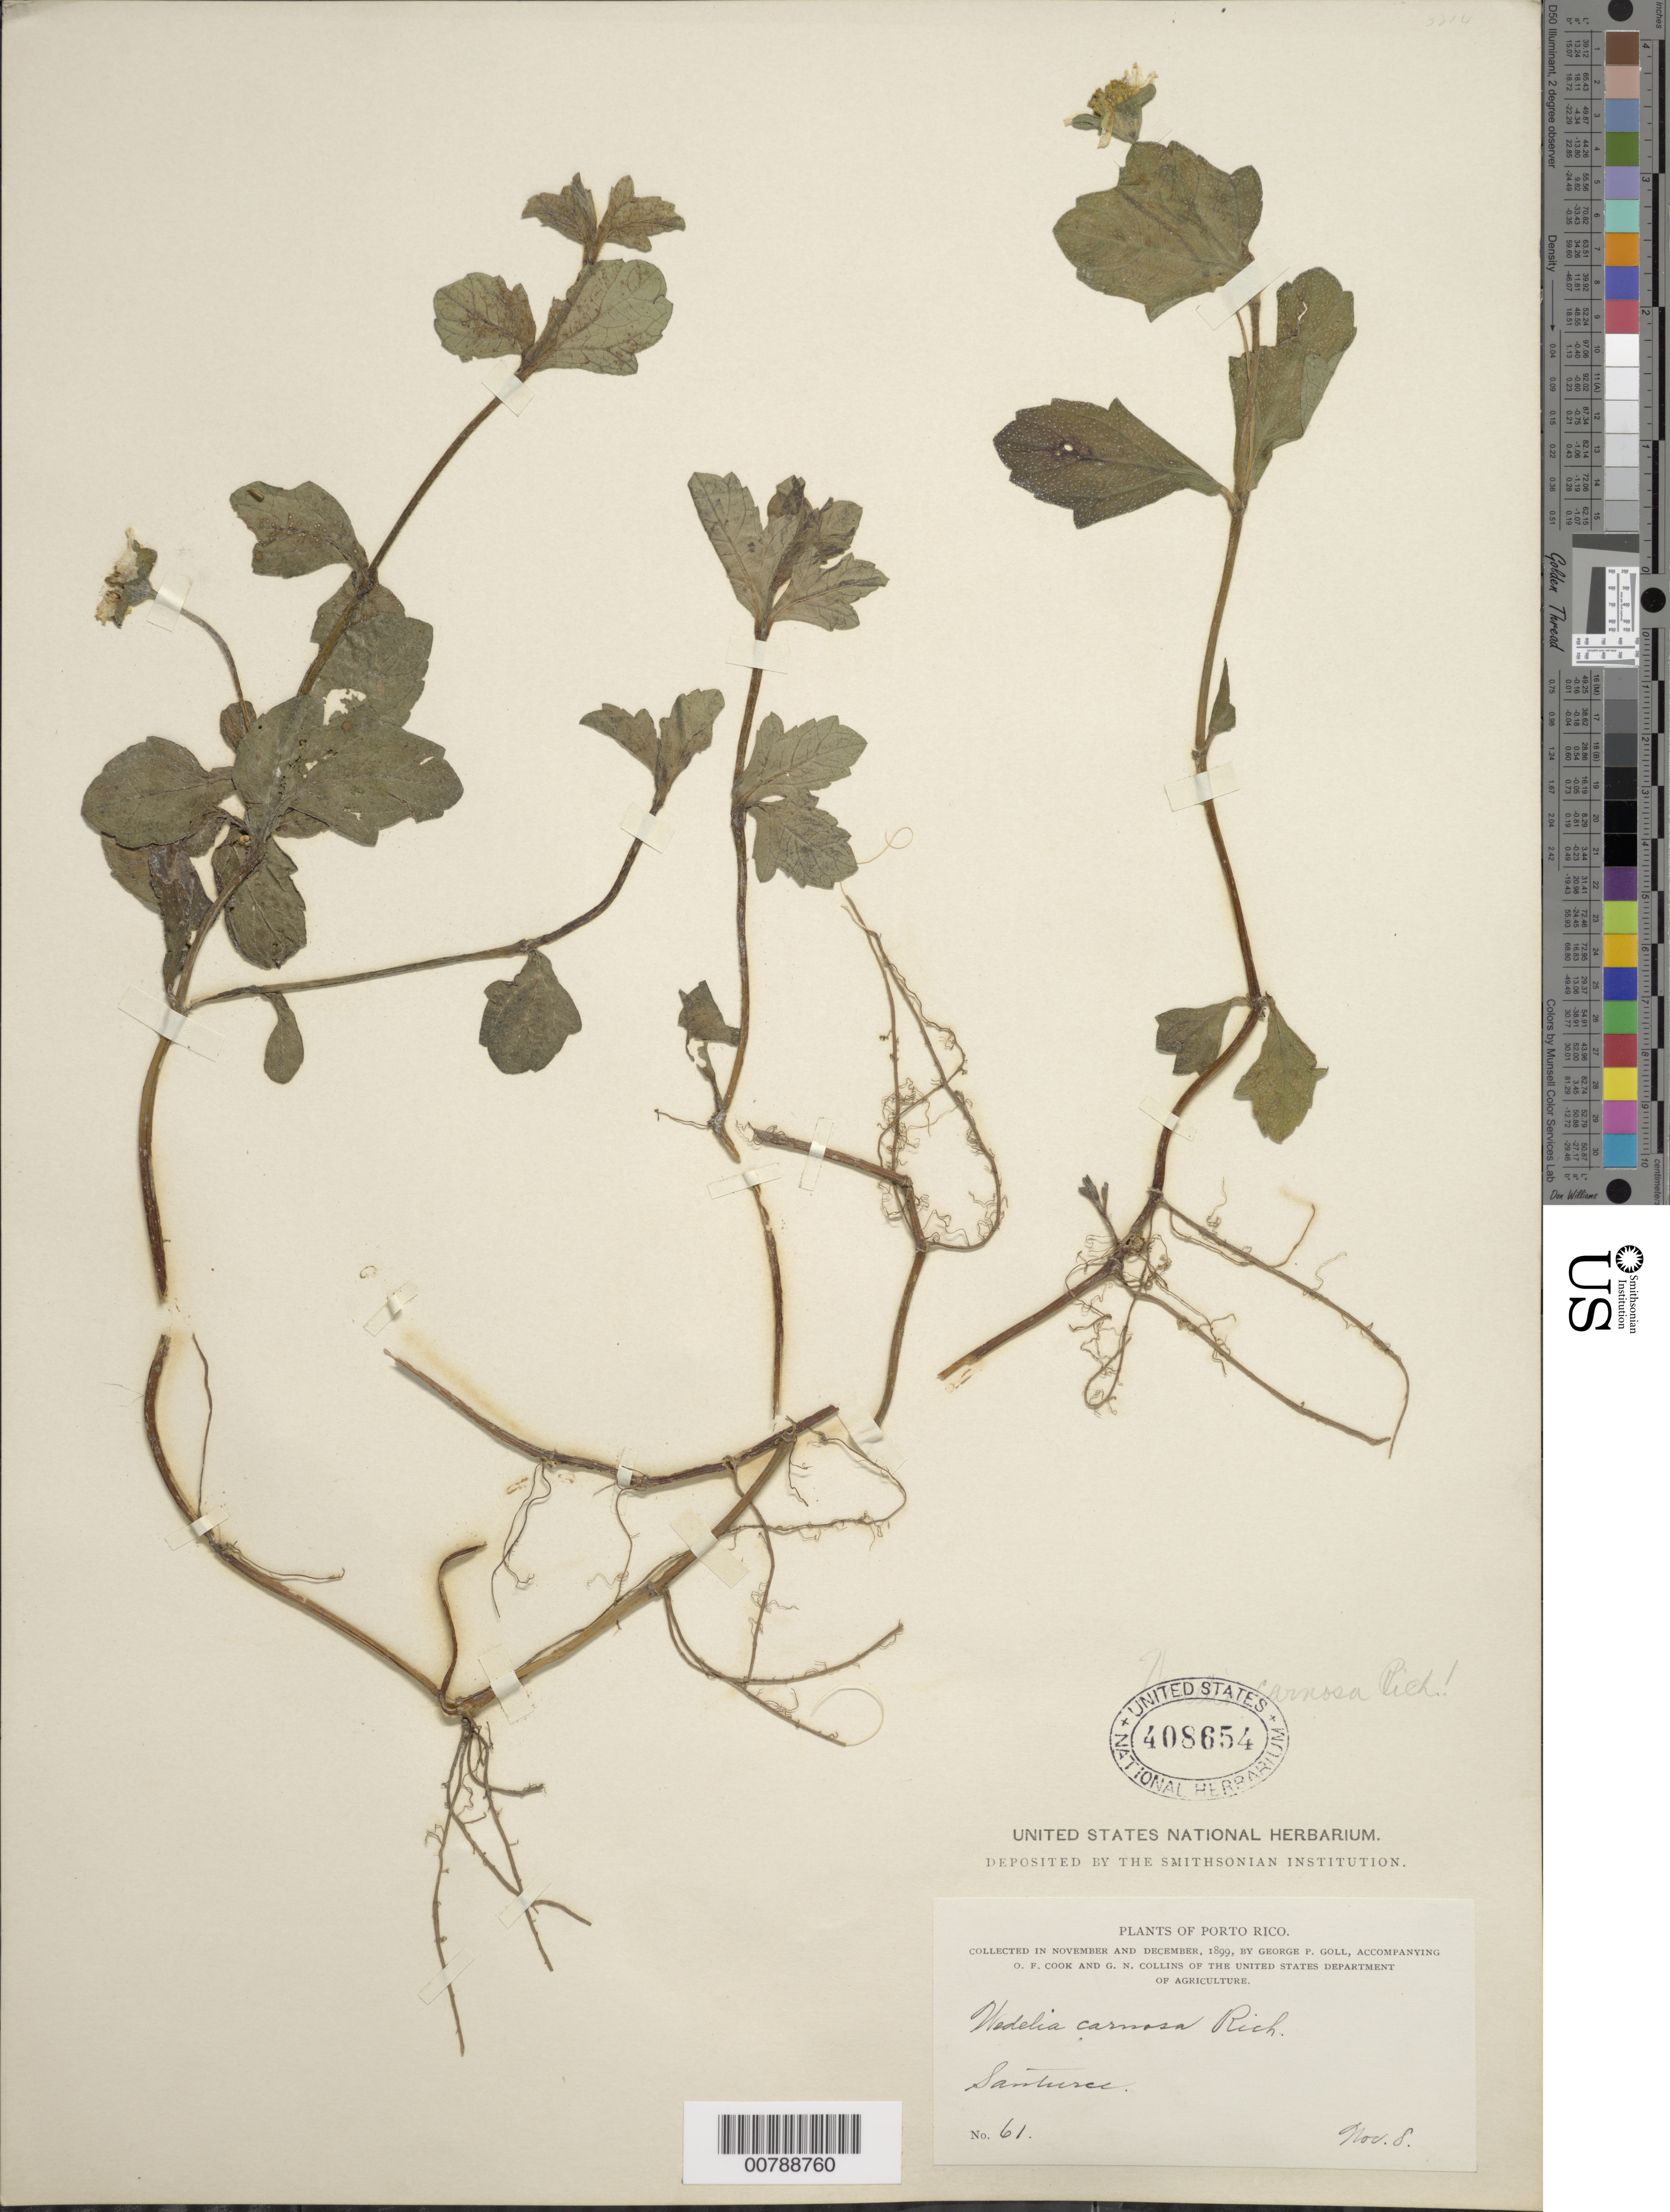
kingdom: Plantae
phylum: Tracheophyta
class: Magnoliopsida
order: Asterales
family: Asteraceae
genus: Sphagneticola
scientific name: Sphagneticola trilobata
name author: (L.) Pruski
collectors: G. Goll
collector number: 61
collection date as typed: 08 Nov 1899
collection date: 1899-11-08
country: Puerto Rico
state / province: San Juan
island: Puerto Rico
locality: Santurce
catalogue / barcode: US 408654